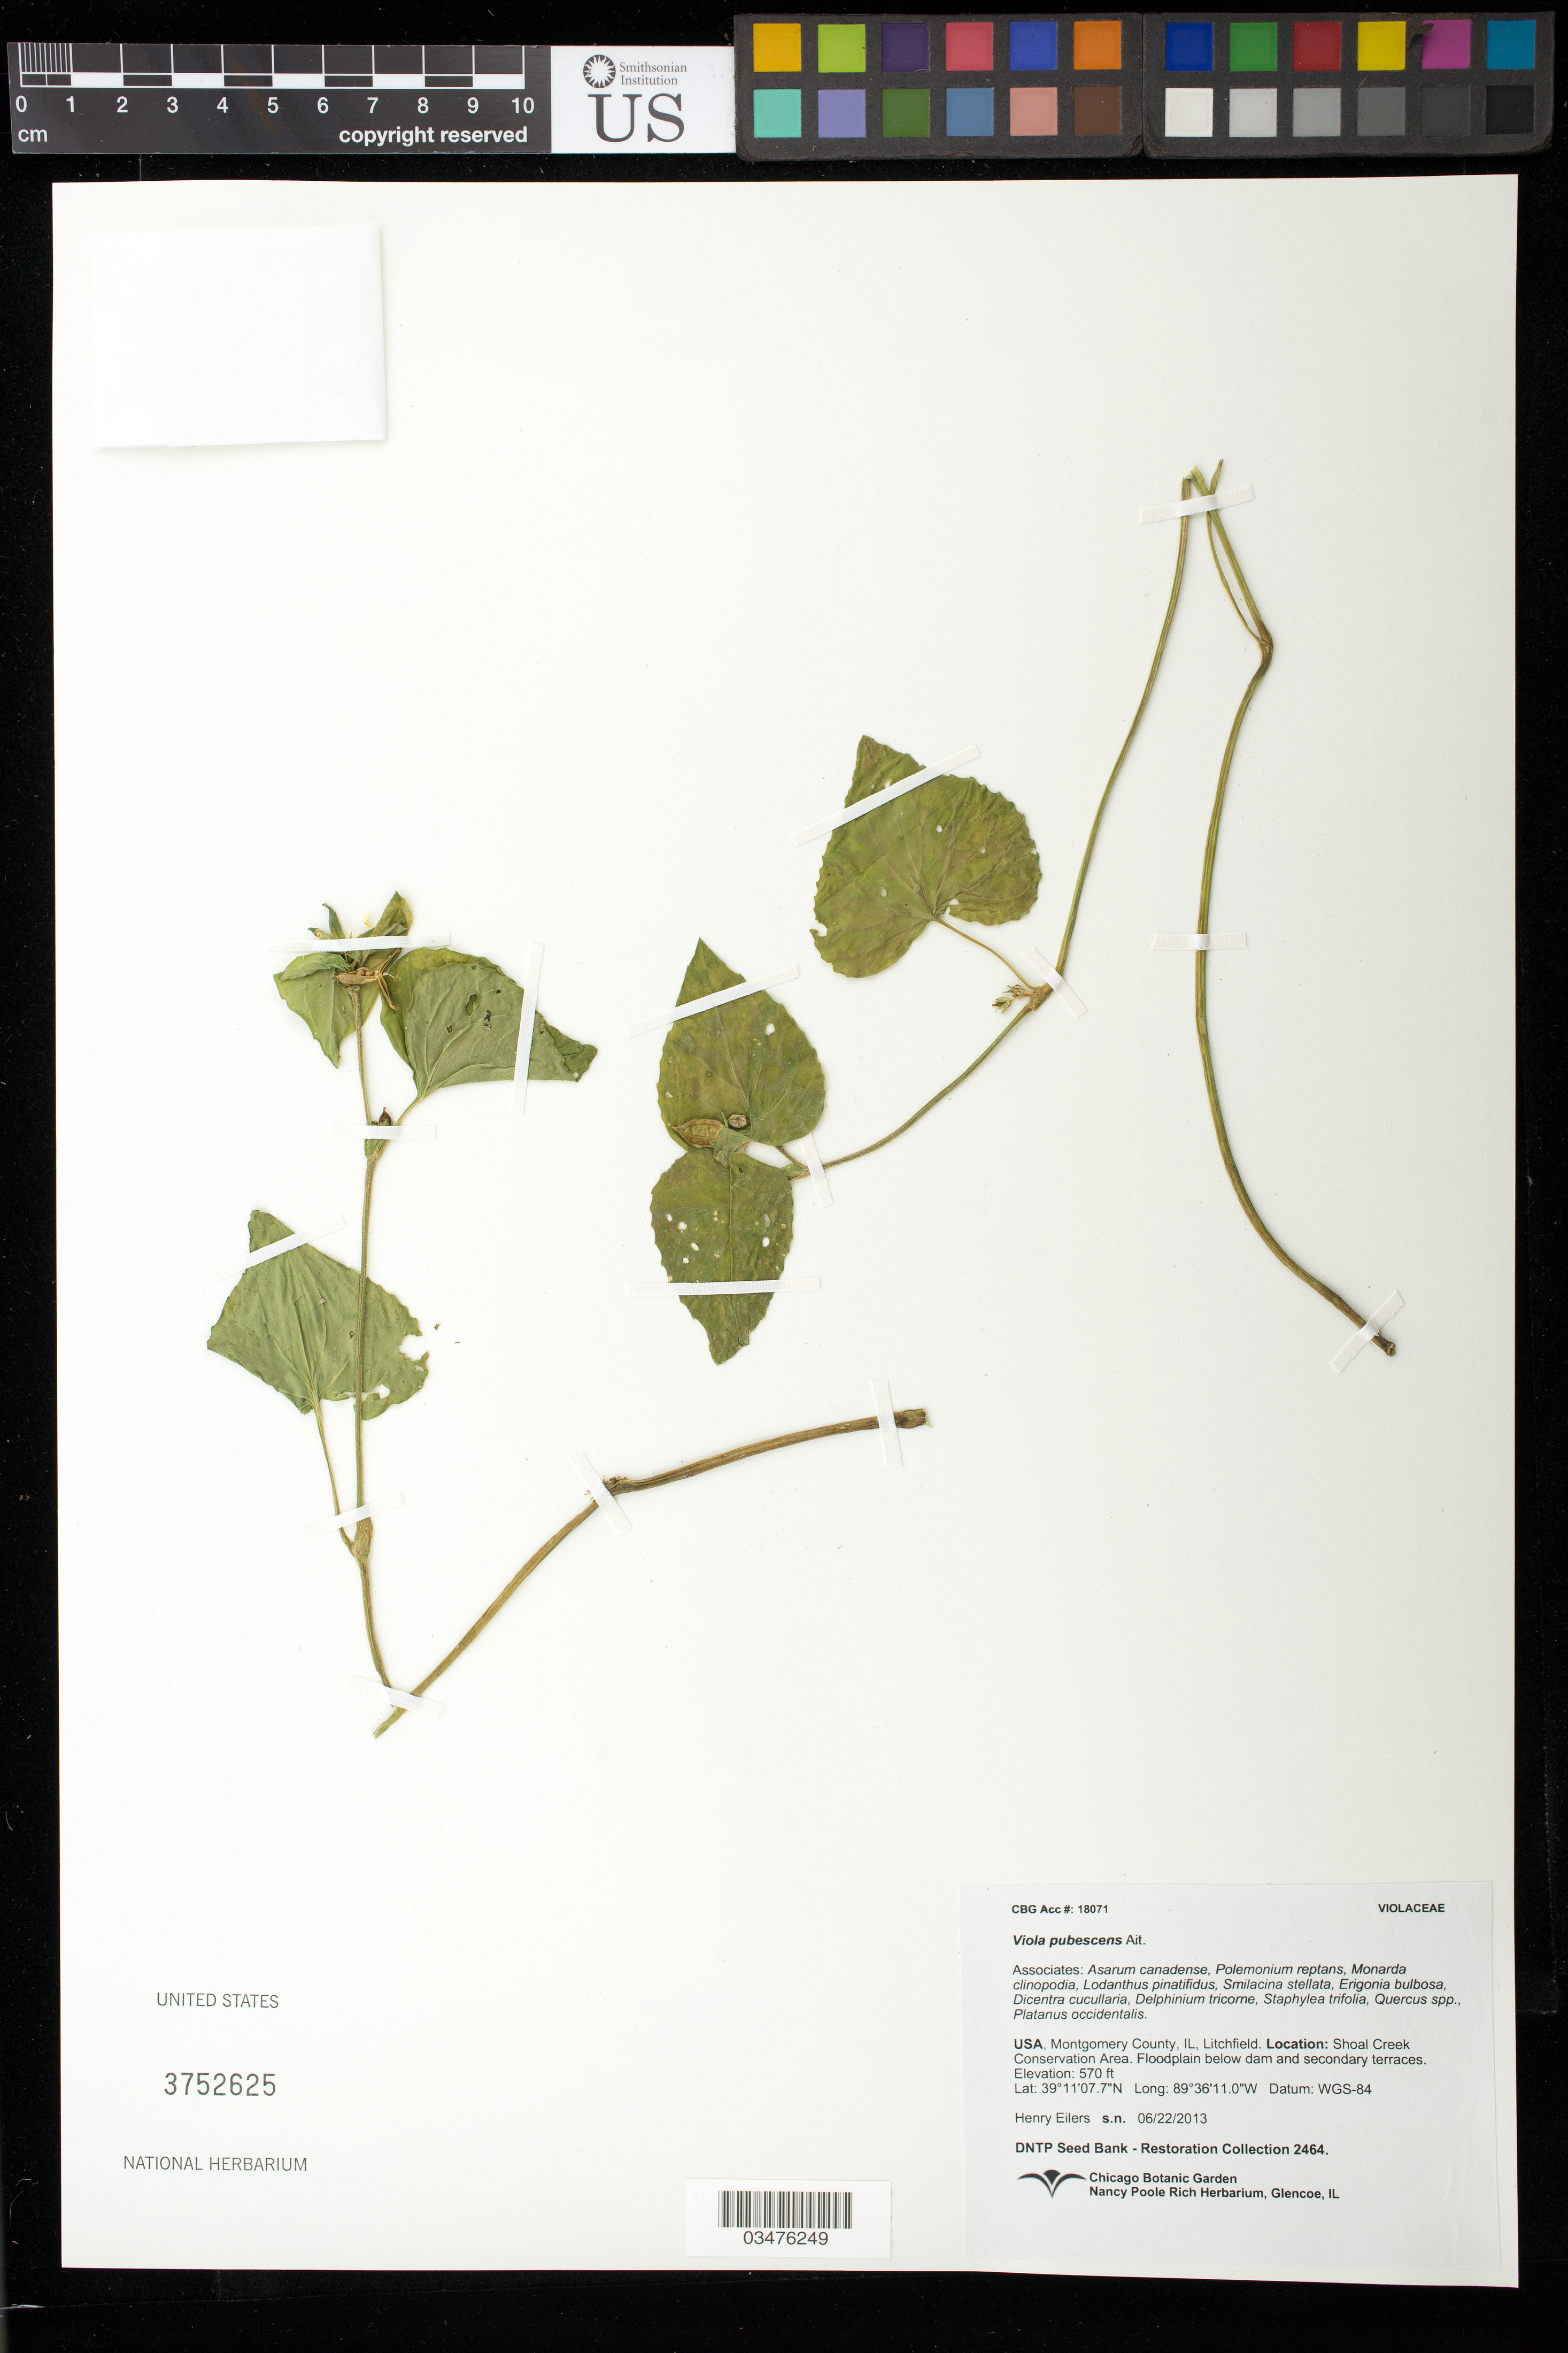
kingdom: Plantae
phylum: Tracheophyta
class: Magnoliopsida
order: Malpighiales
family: Violaceae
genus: Viola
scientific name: Viola pubescens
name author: Aiton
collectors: H. Eilers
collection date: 2013-06-22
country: United States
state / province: Illinois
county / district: Montgomery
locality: Shoal Creek Conservation Area. Floodplain below dam and secondary terraces.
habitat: With Asarum canadense, Polemonium reptans, Monarda clinopodia, ect.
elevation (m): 174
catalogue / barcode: US 3752625